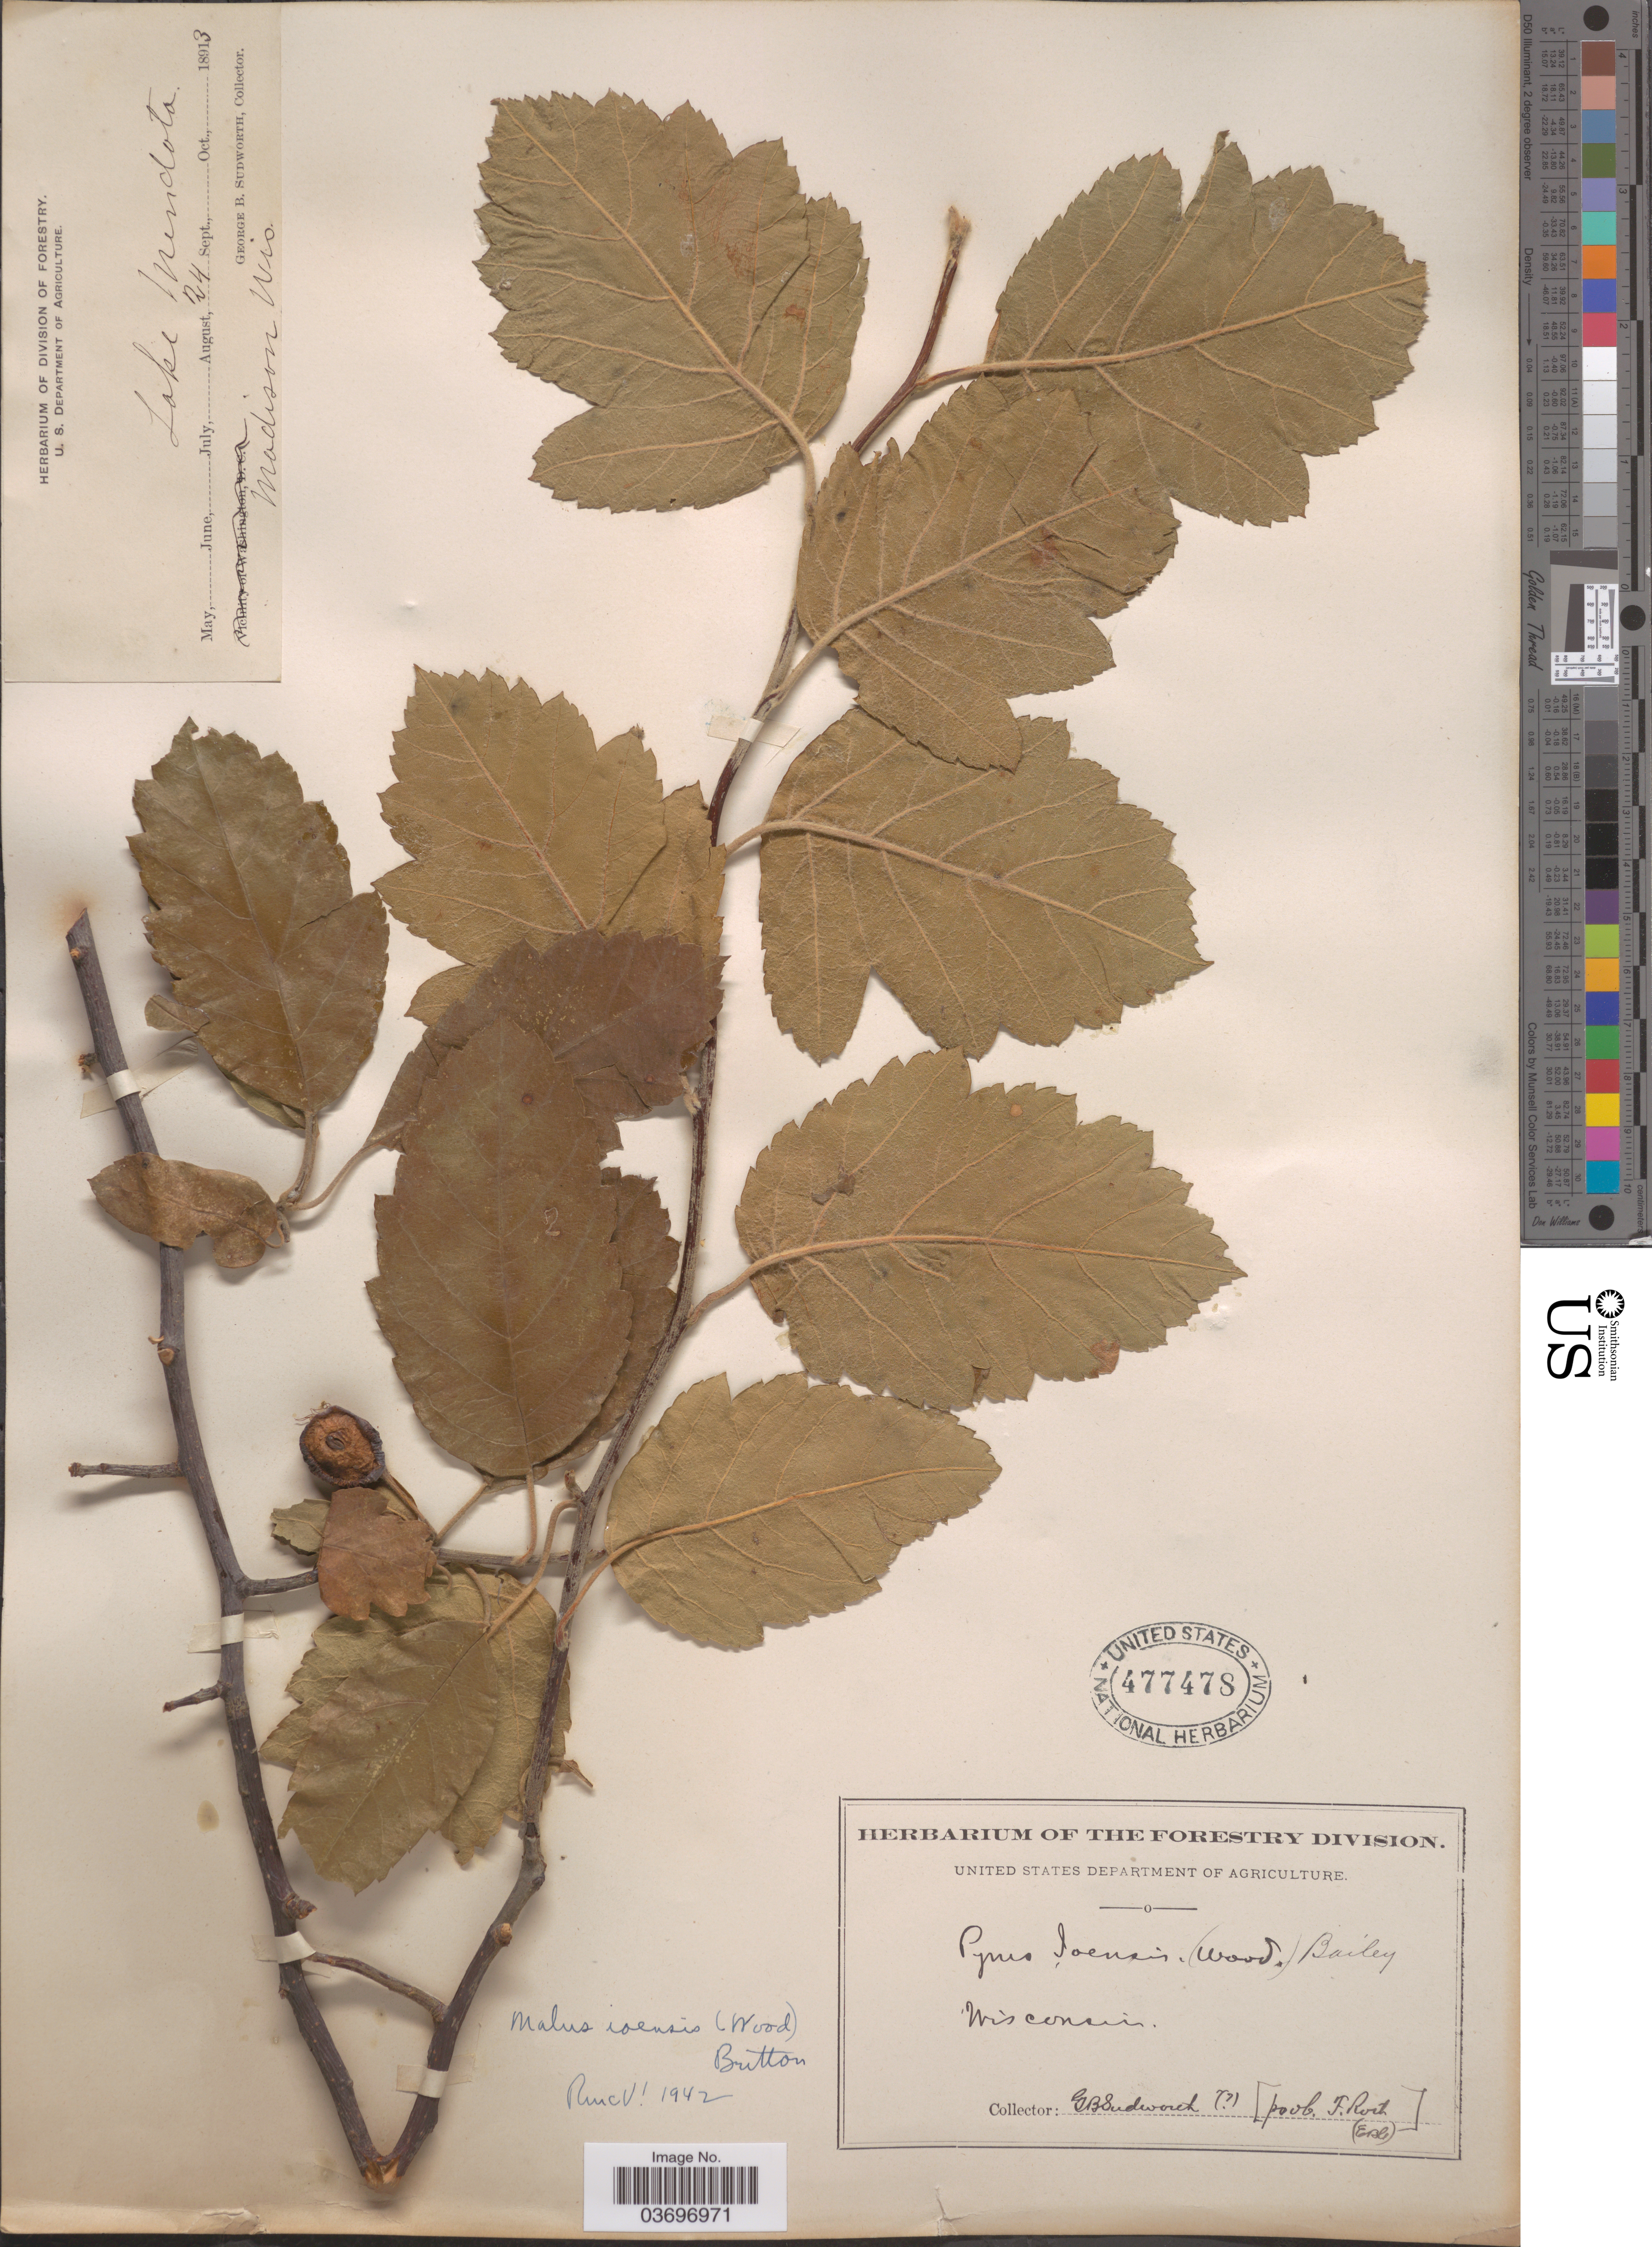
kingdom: Plantae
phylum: Tracheophyta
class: Magnoliopsida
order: Rosales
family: Rosaceae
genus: Malus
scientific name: Malus ioensis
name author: (Alph. Wood) Britton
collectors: G. B. Sudworth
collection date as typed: August, 24 18913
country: United States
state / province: Wisconsin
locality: Lake Mendota. Madison.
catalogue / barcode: US 477478